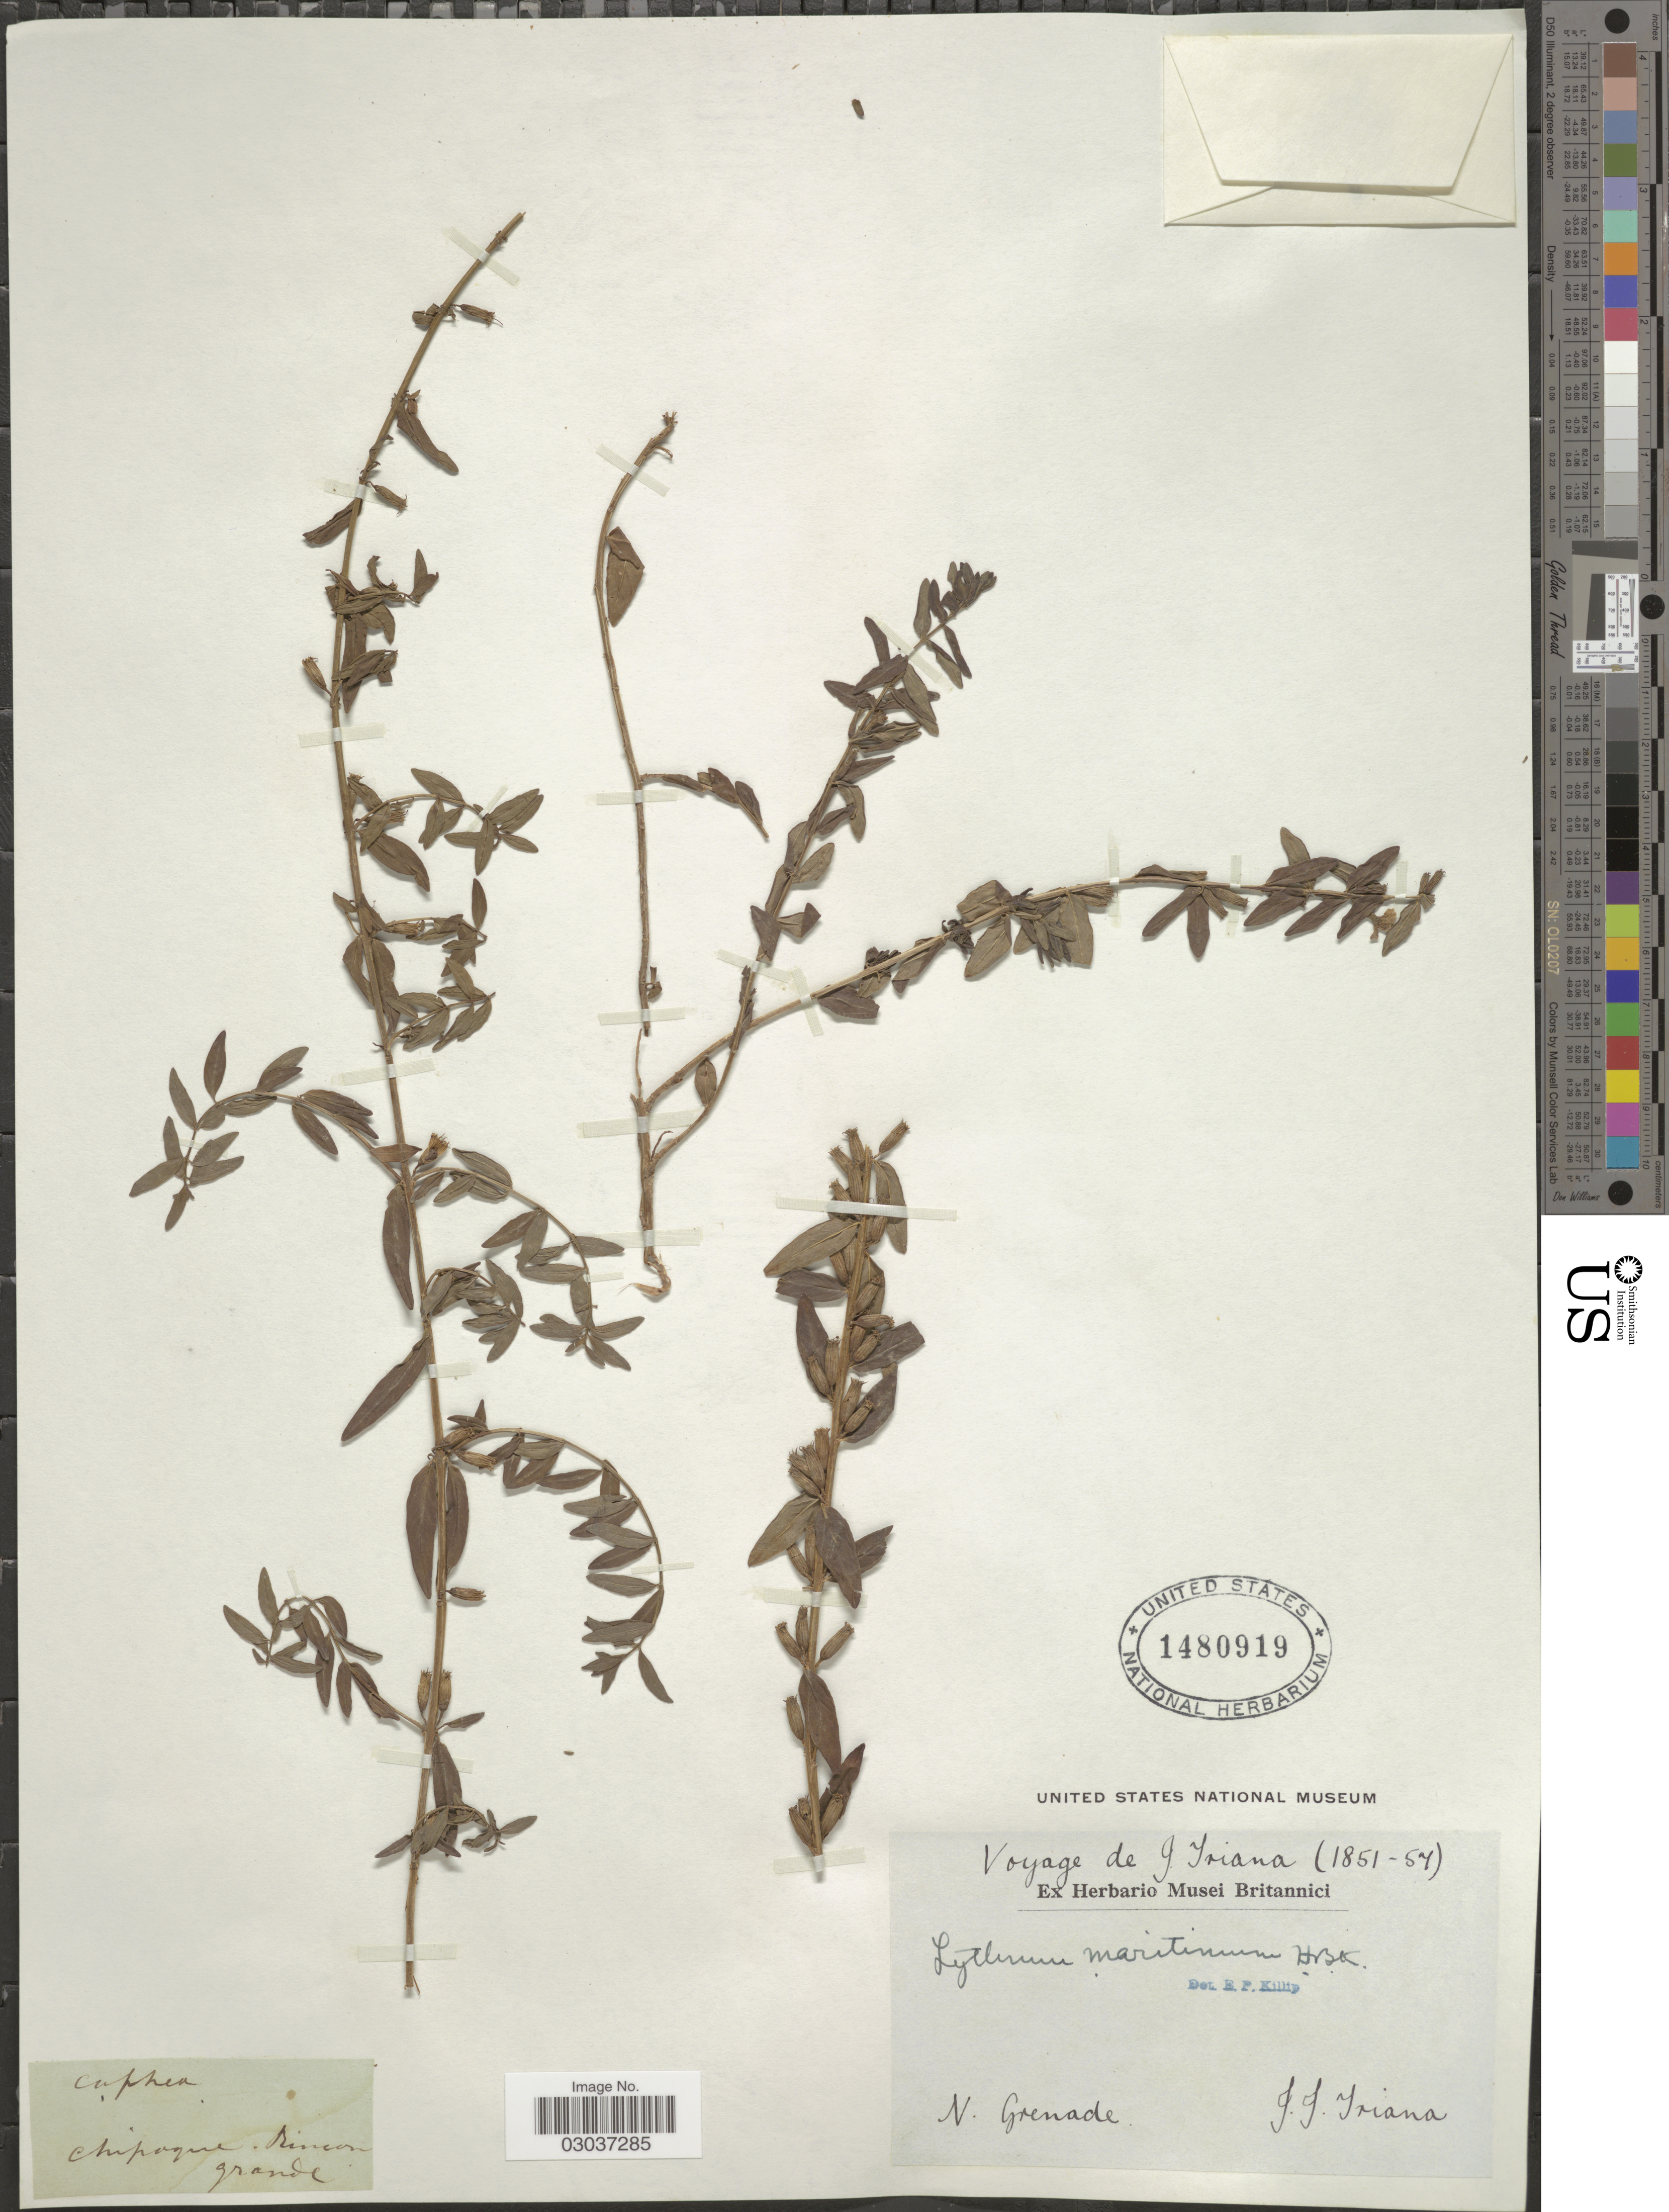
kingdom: Plantae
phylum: Tracheophyta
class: Magnoliopsida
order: Myrtales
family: Lythraceae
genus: Lythrum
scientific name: Lythrum maritimum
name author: Kunth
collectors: J. J. Triana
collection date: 1851/1857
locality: N. Grenade.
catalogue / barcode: US 1480919